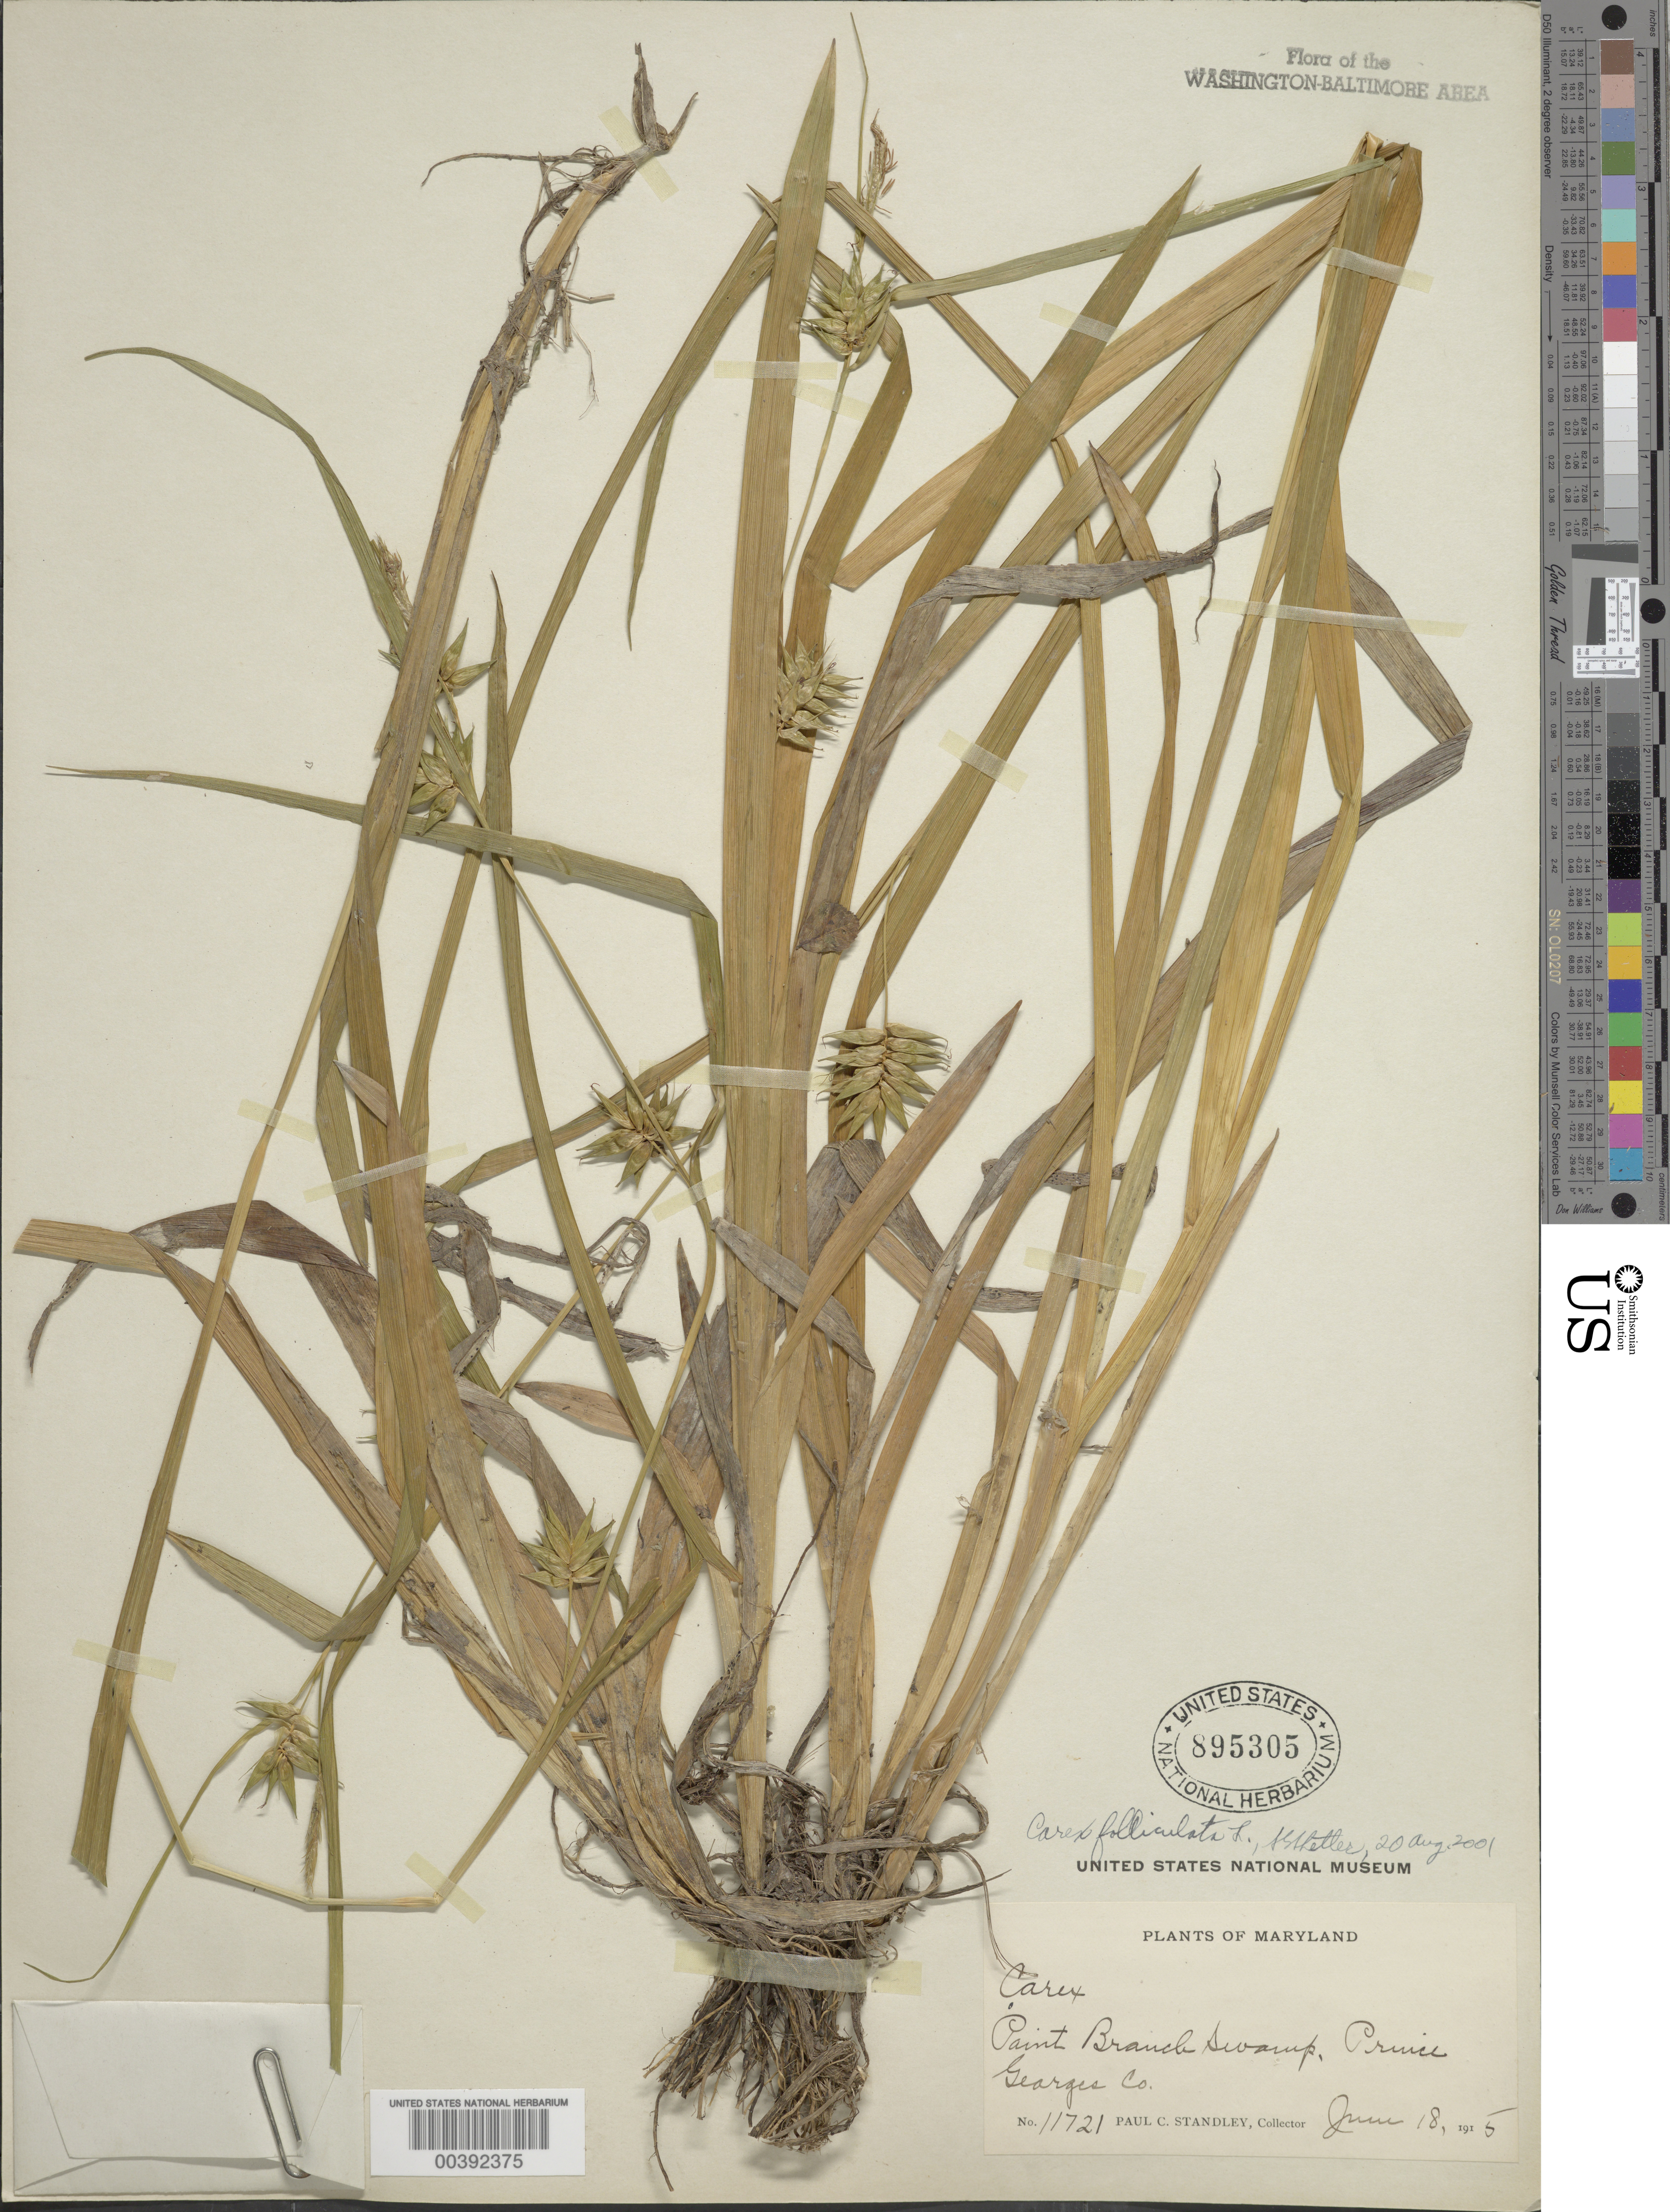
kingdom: Plantae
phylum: Tracheophyta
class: Liliopsida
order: Poales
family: Cyperaceae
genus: Carex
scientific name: Carex folliculata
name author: L.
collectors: P. C. Standley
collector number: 11721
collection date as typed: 18 Jun 1915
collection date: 1915-06-18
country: United States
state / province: Maryland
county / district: Prince George's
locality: Paint Branch Swamp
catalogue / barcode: US 895305